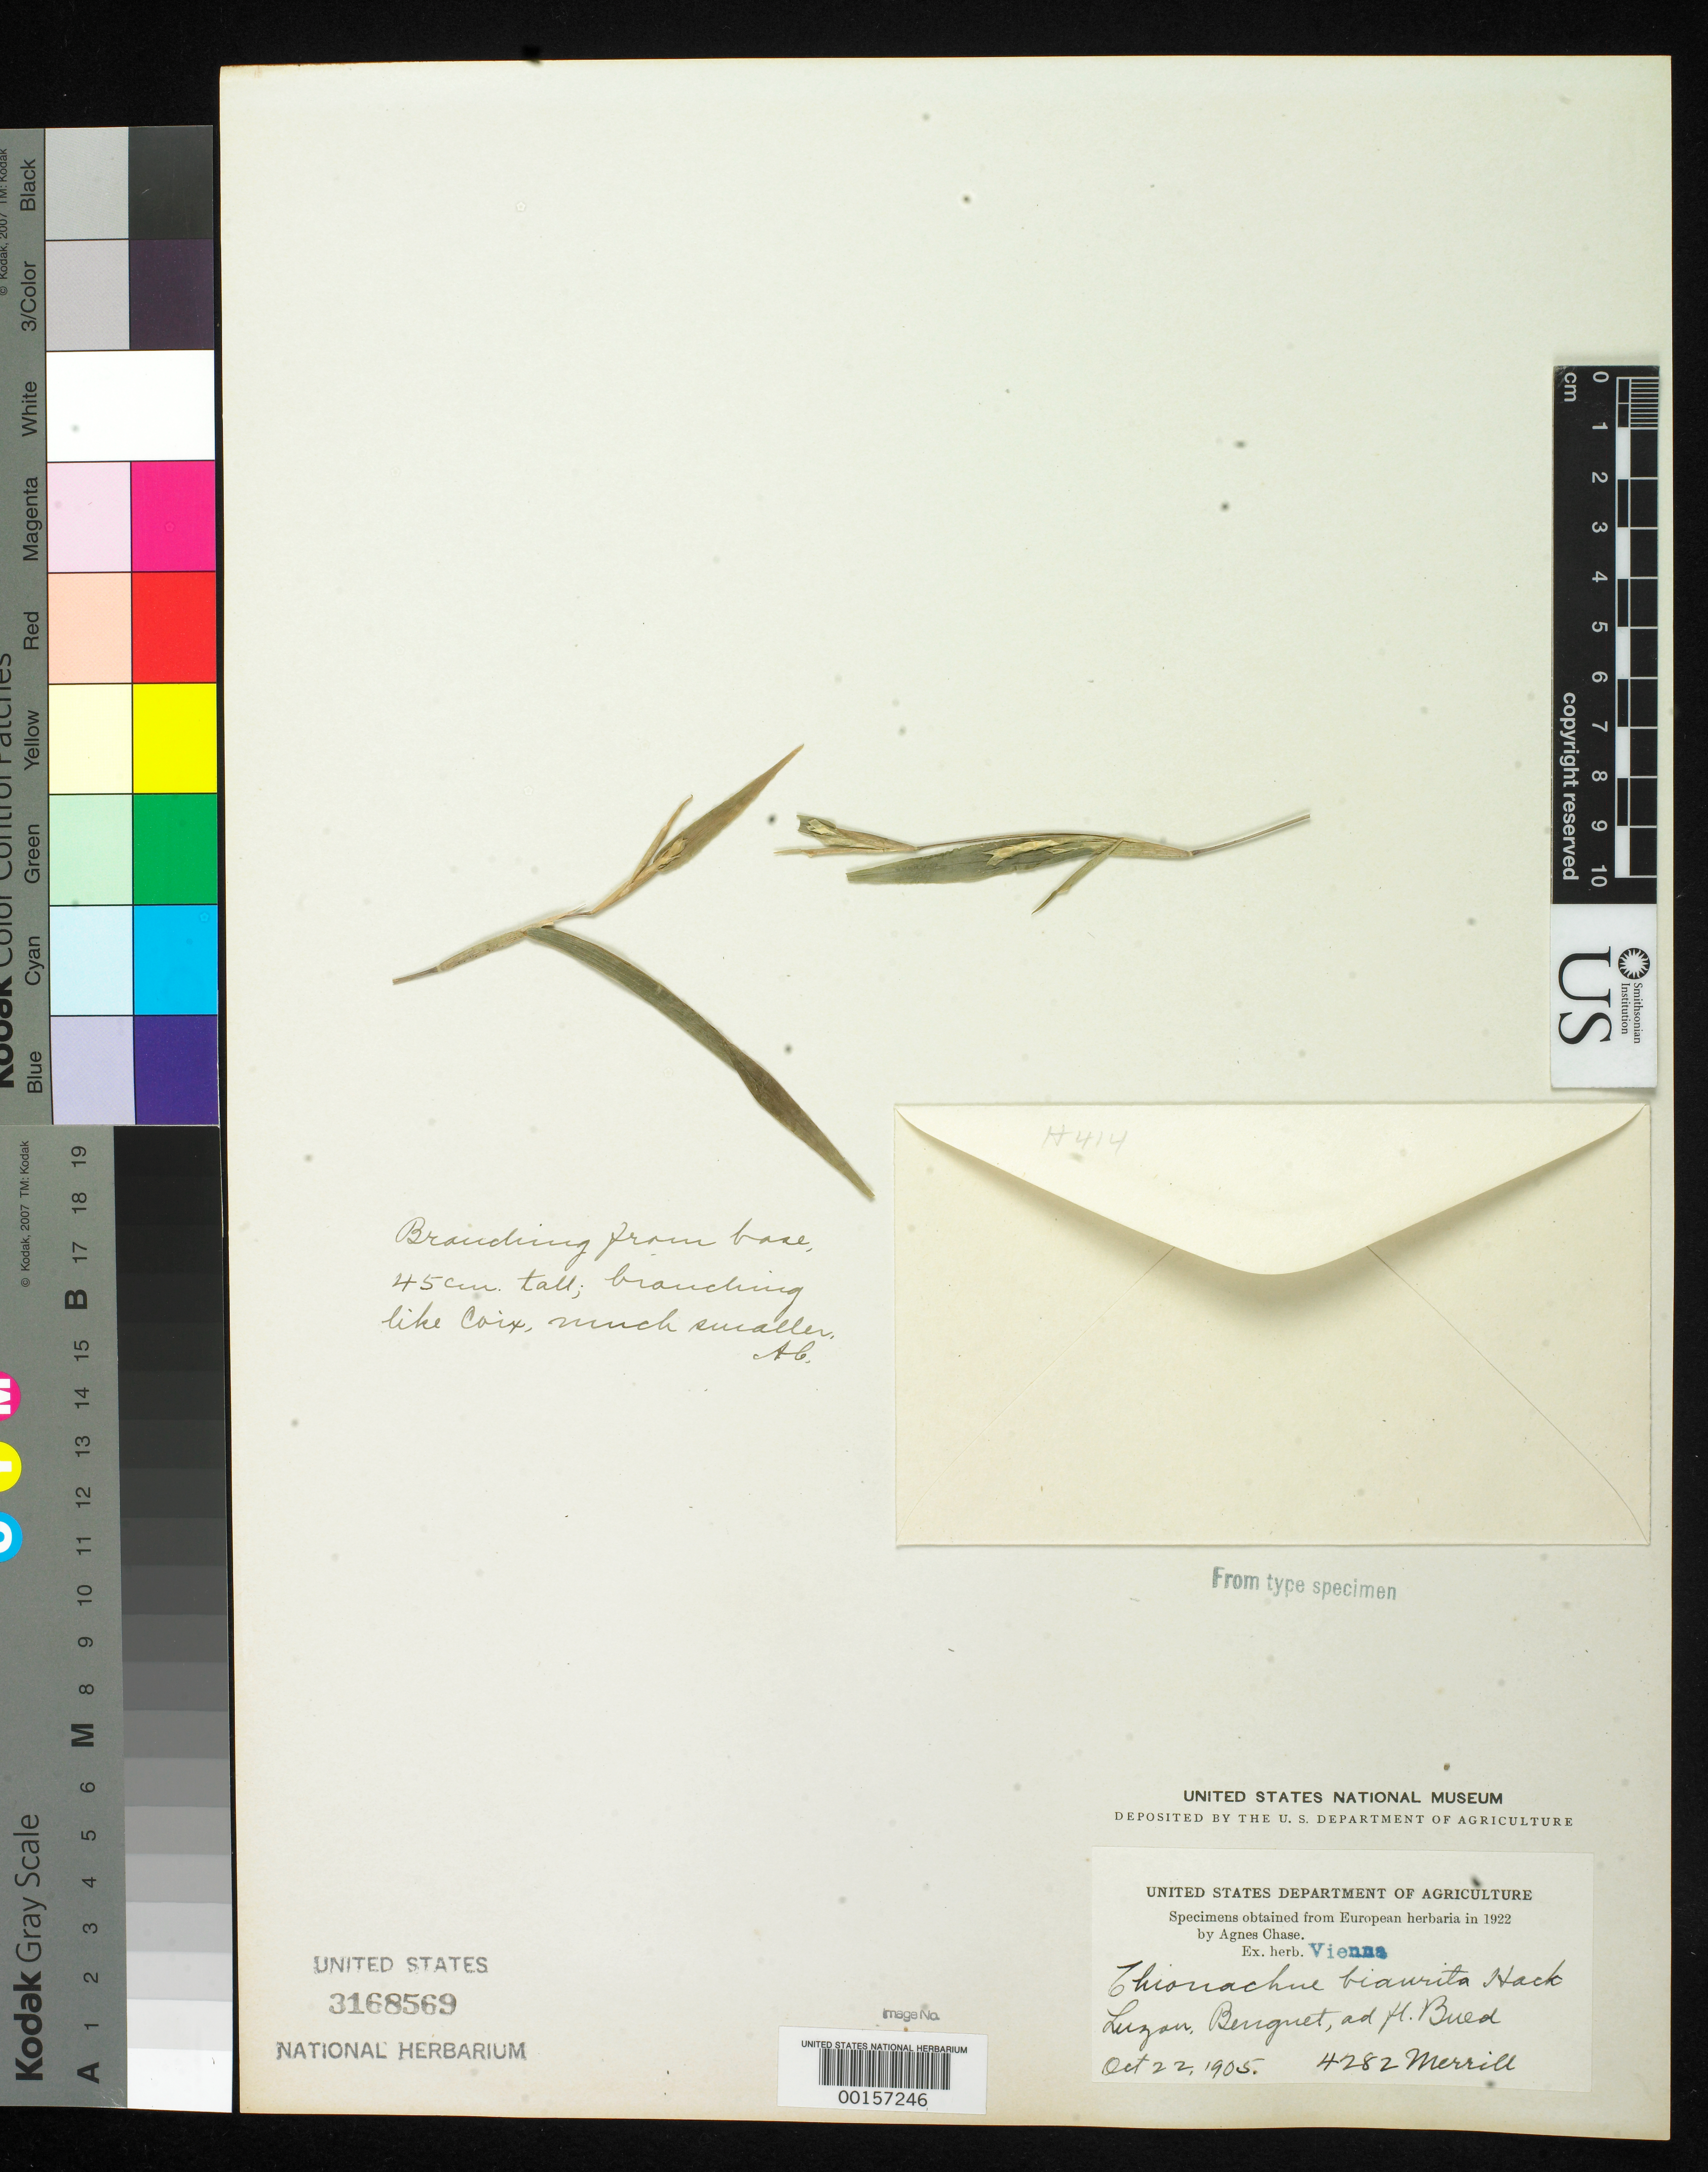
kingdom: Plantae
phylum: Tracheophyta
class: Liliopsida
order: Poales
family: Poaceae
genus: Chionachne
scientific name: Chionachne biaurita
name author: Hack.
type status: Type Fragment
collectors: E. D. Merrill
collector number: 4282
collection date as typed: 22 --- 1905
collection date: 1905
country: Philippines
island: Luzon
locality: Benguet, ad flumen Bued.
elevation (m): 1000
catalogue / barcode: US 3168569